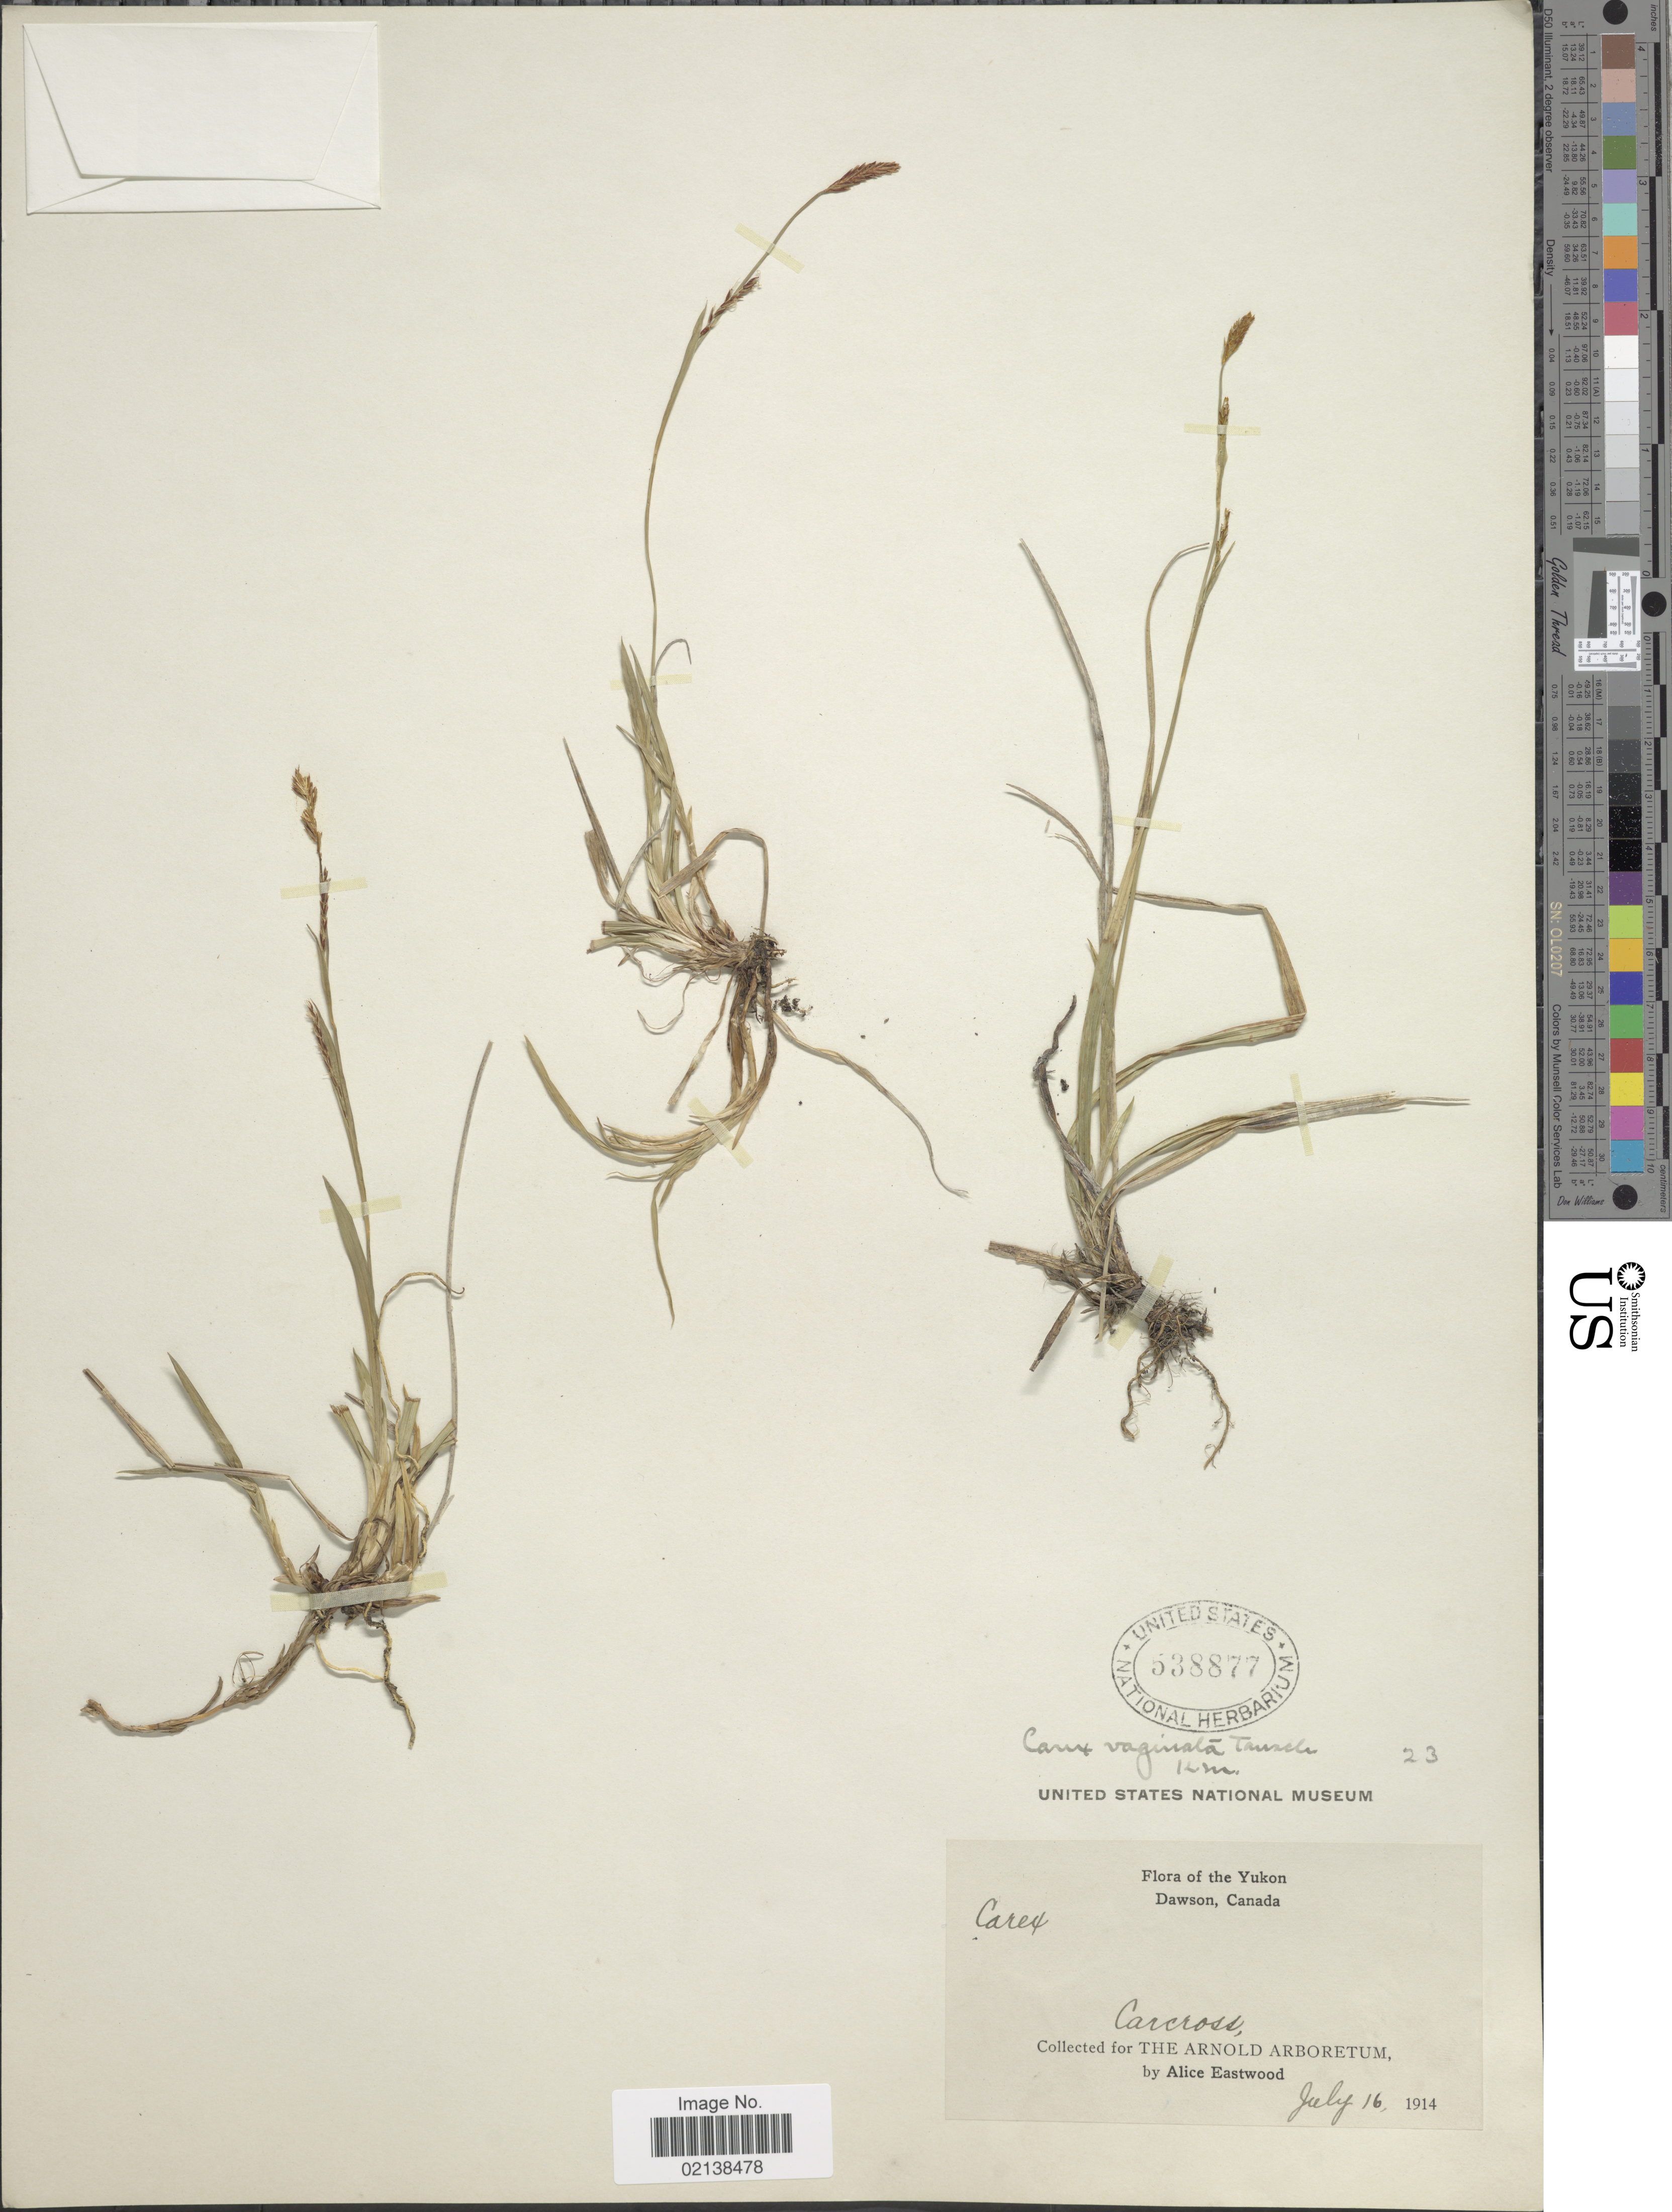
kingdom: Plantae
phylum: Tracheophyta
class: Liliopsida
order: Poales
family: Cyperaceae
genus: Carex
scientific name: Carex vaginata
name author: Tausch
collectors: A. Eastwood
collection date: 1914-07-16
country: Canada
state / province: Yukon Territory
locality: Dawson, Carcross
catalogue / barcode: US 538877